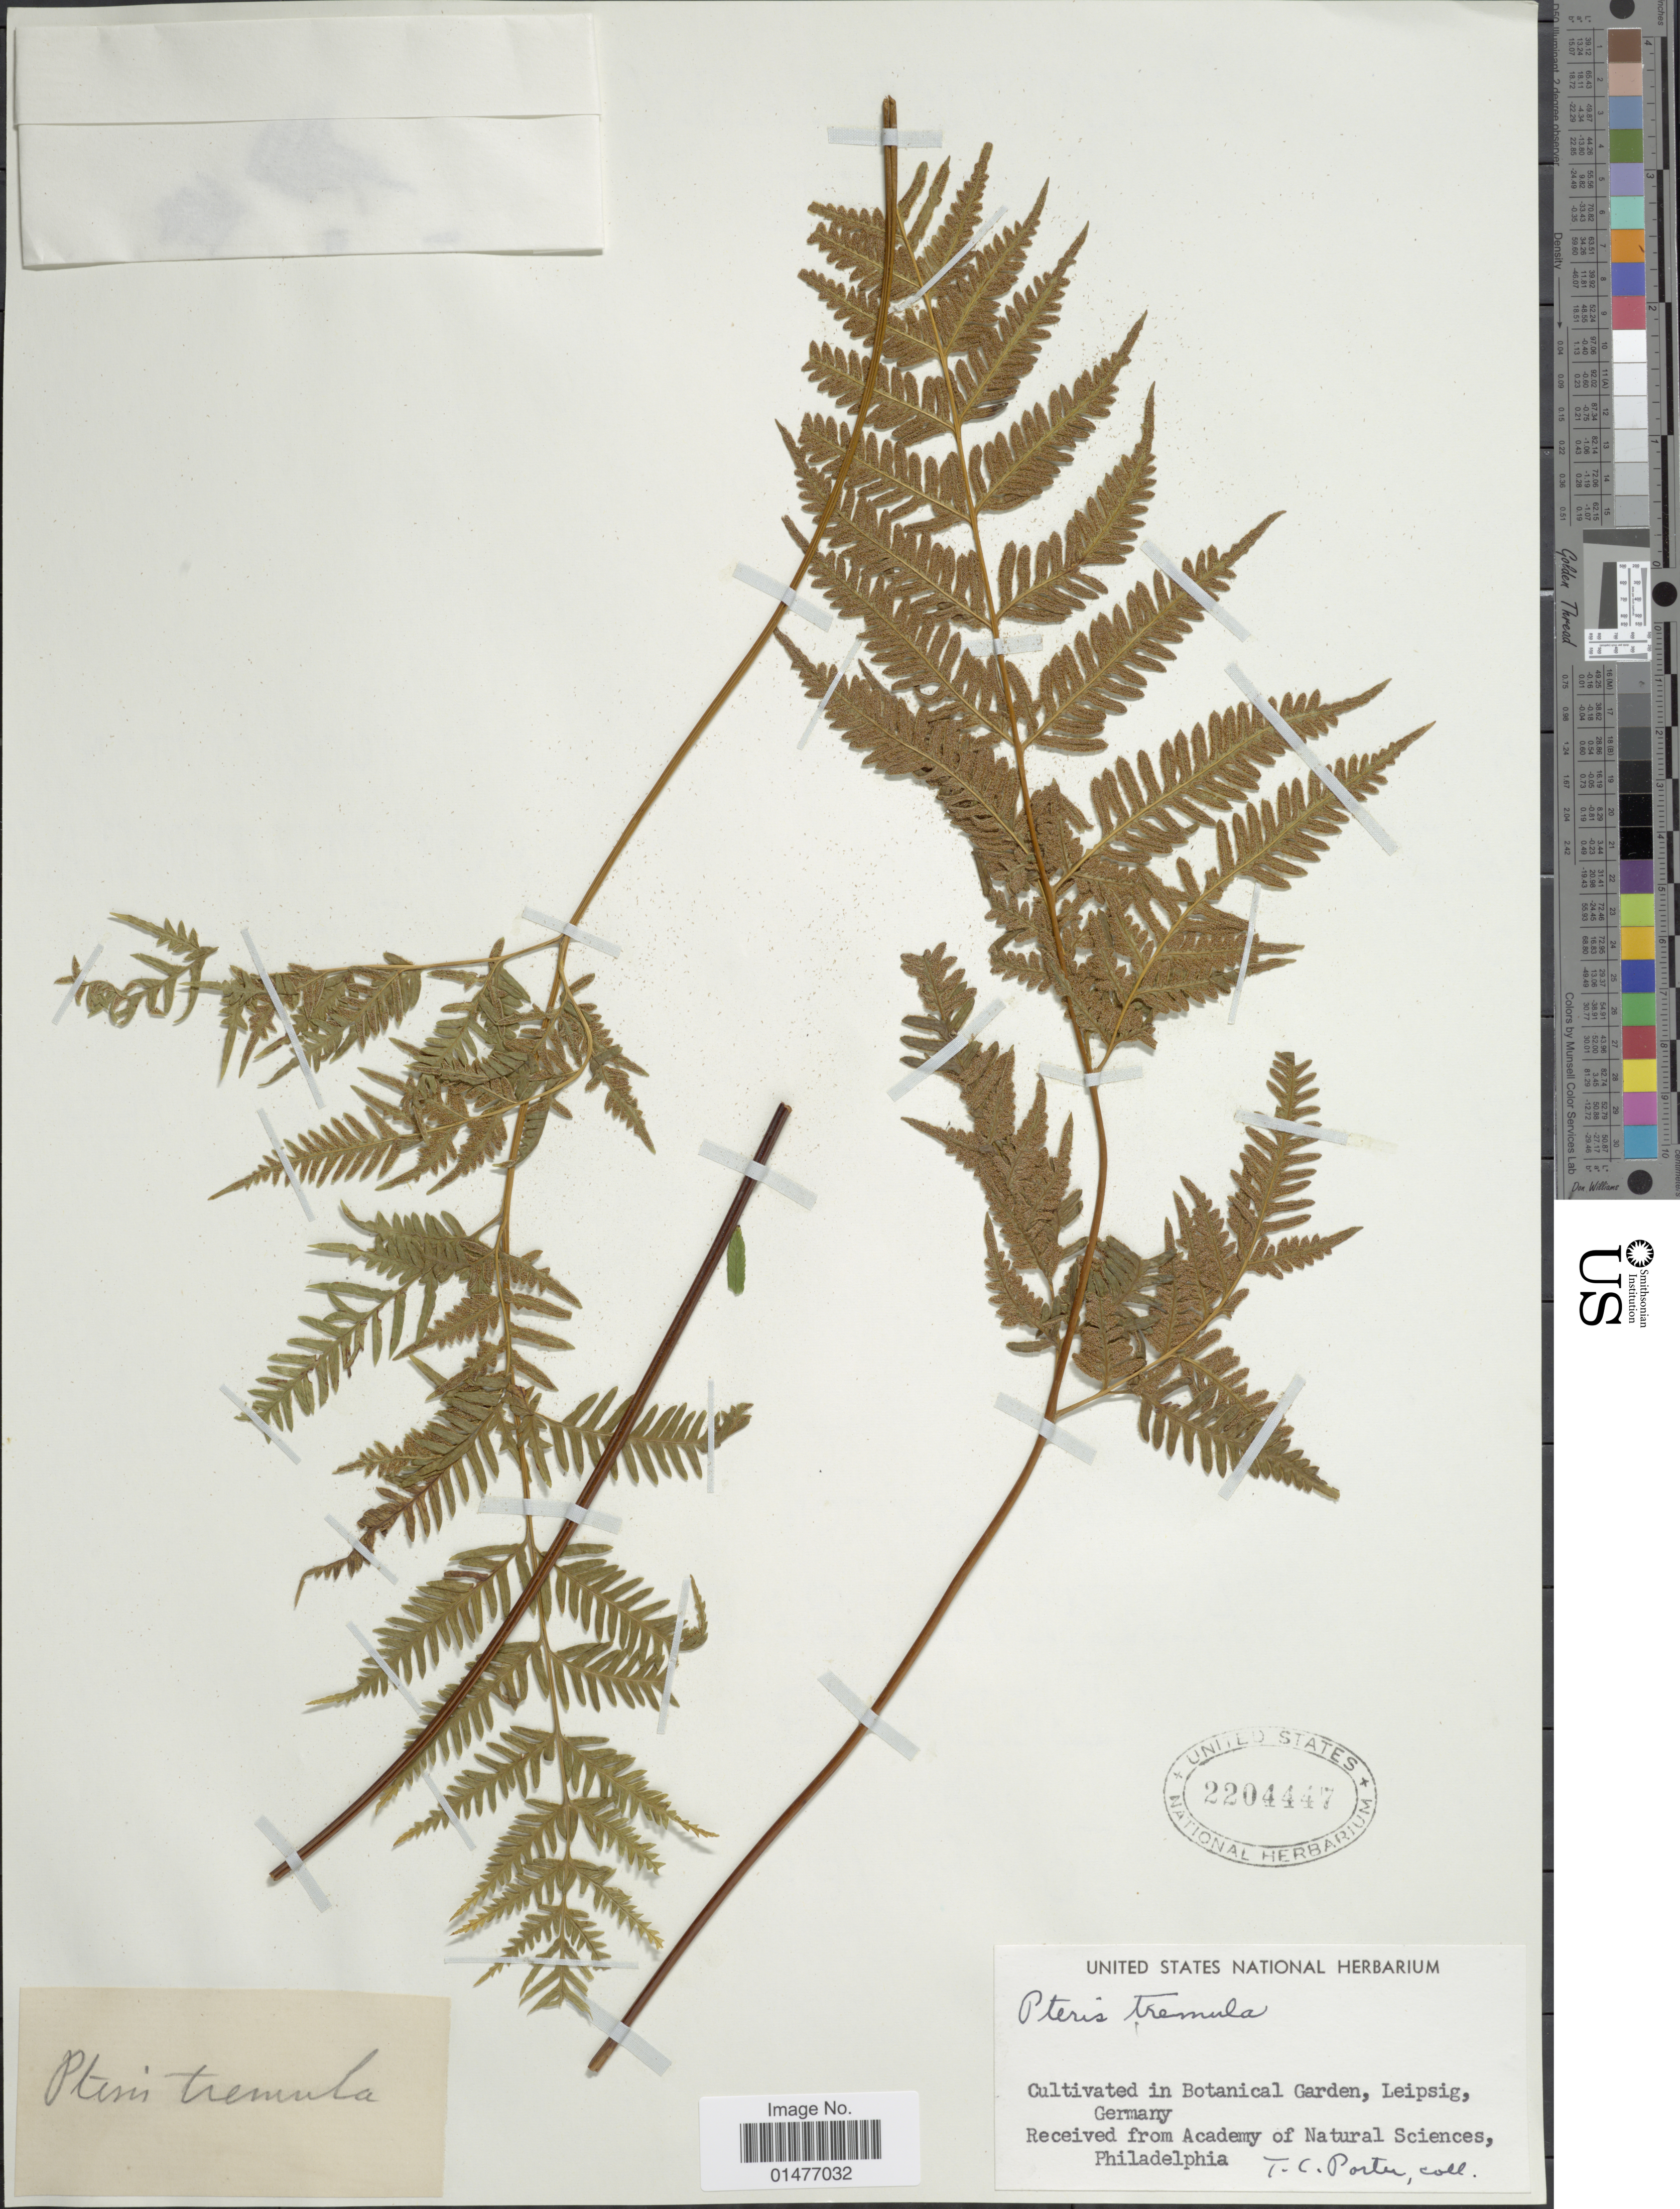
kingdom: Plantae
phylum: Tracheophyta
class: Polypodiopsida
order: Polypodiales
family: Pteridaceae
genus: Pteris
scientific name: Pteris tremula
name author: R. Br.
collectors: T. C. Porter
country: Germany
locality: In Botanical Garden, Leipsg, Germany, received from Academy of Natural Sciences, Philadelphia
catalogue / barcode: US 2204447